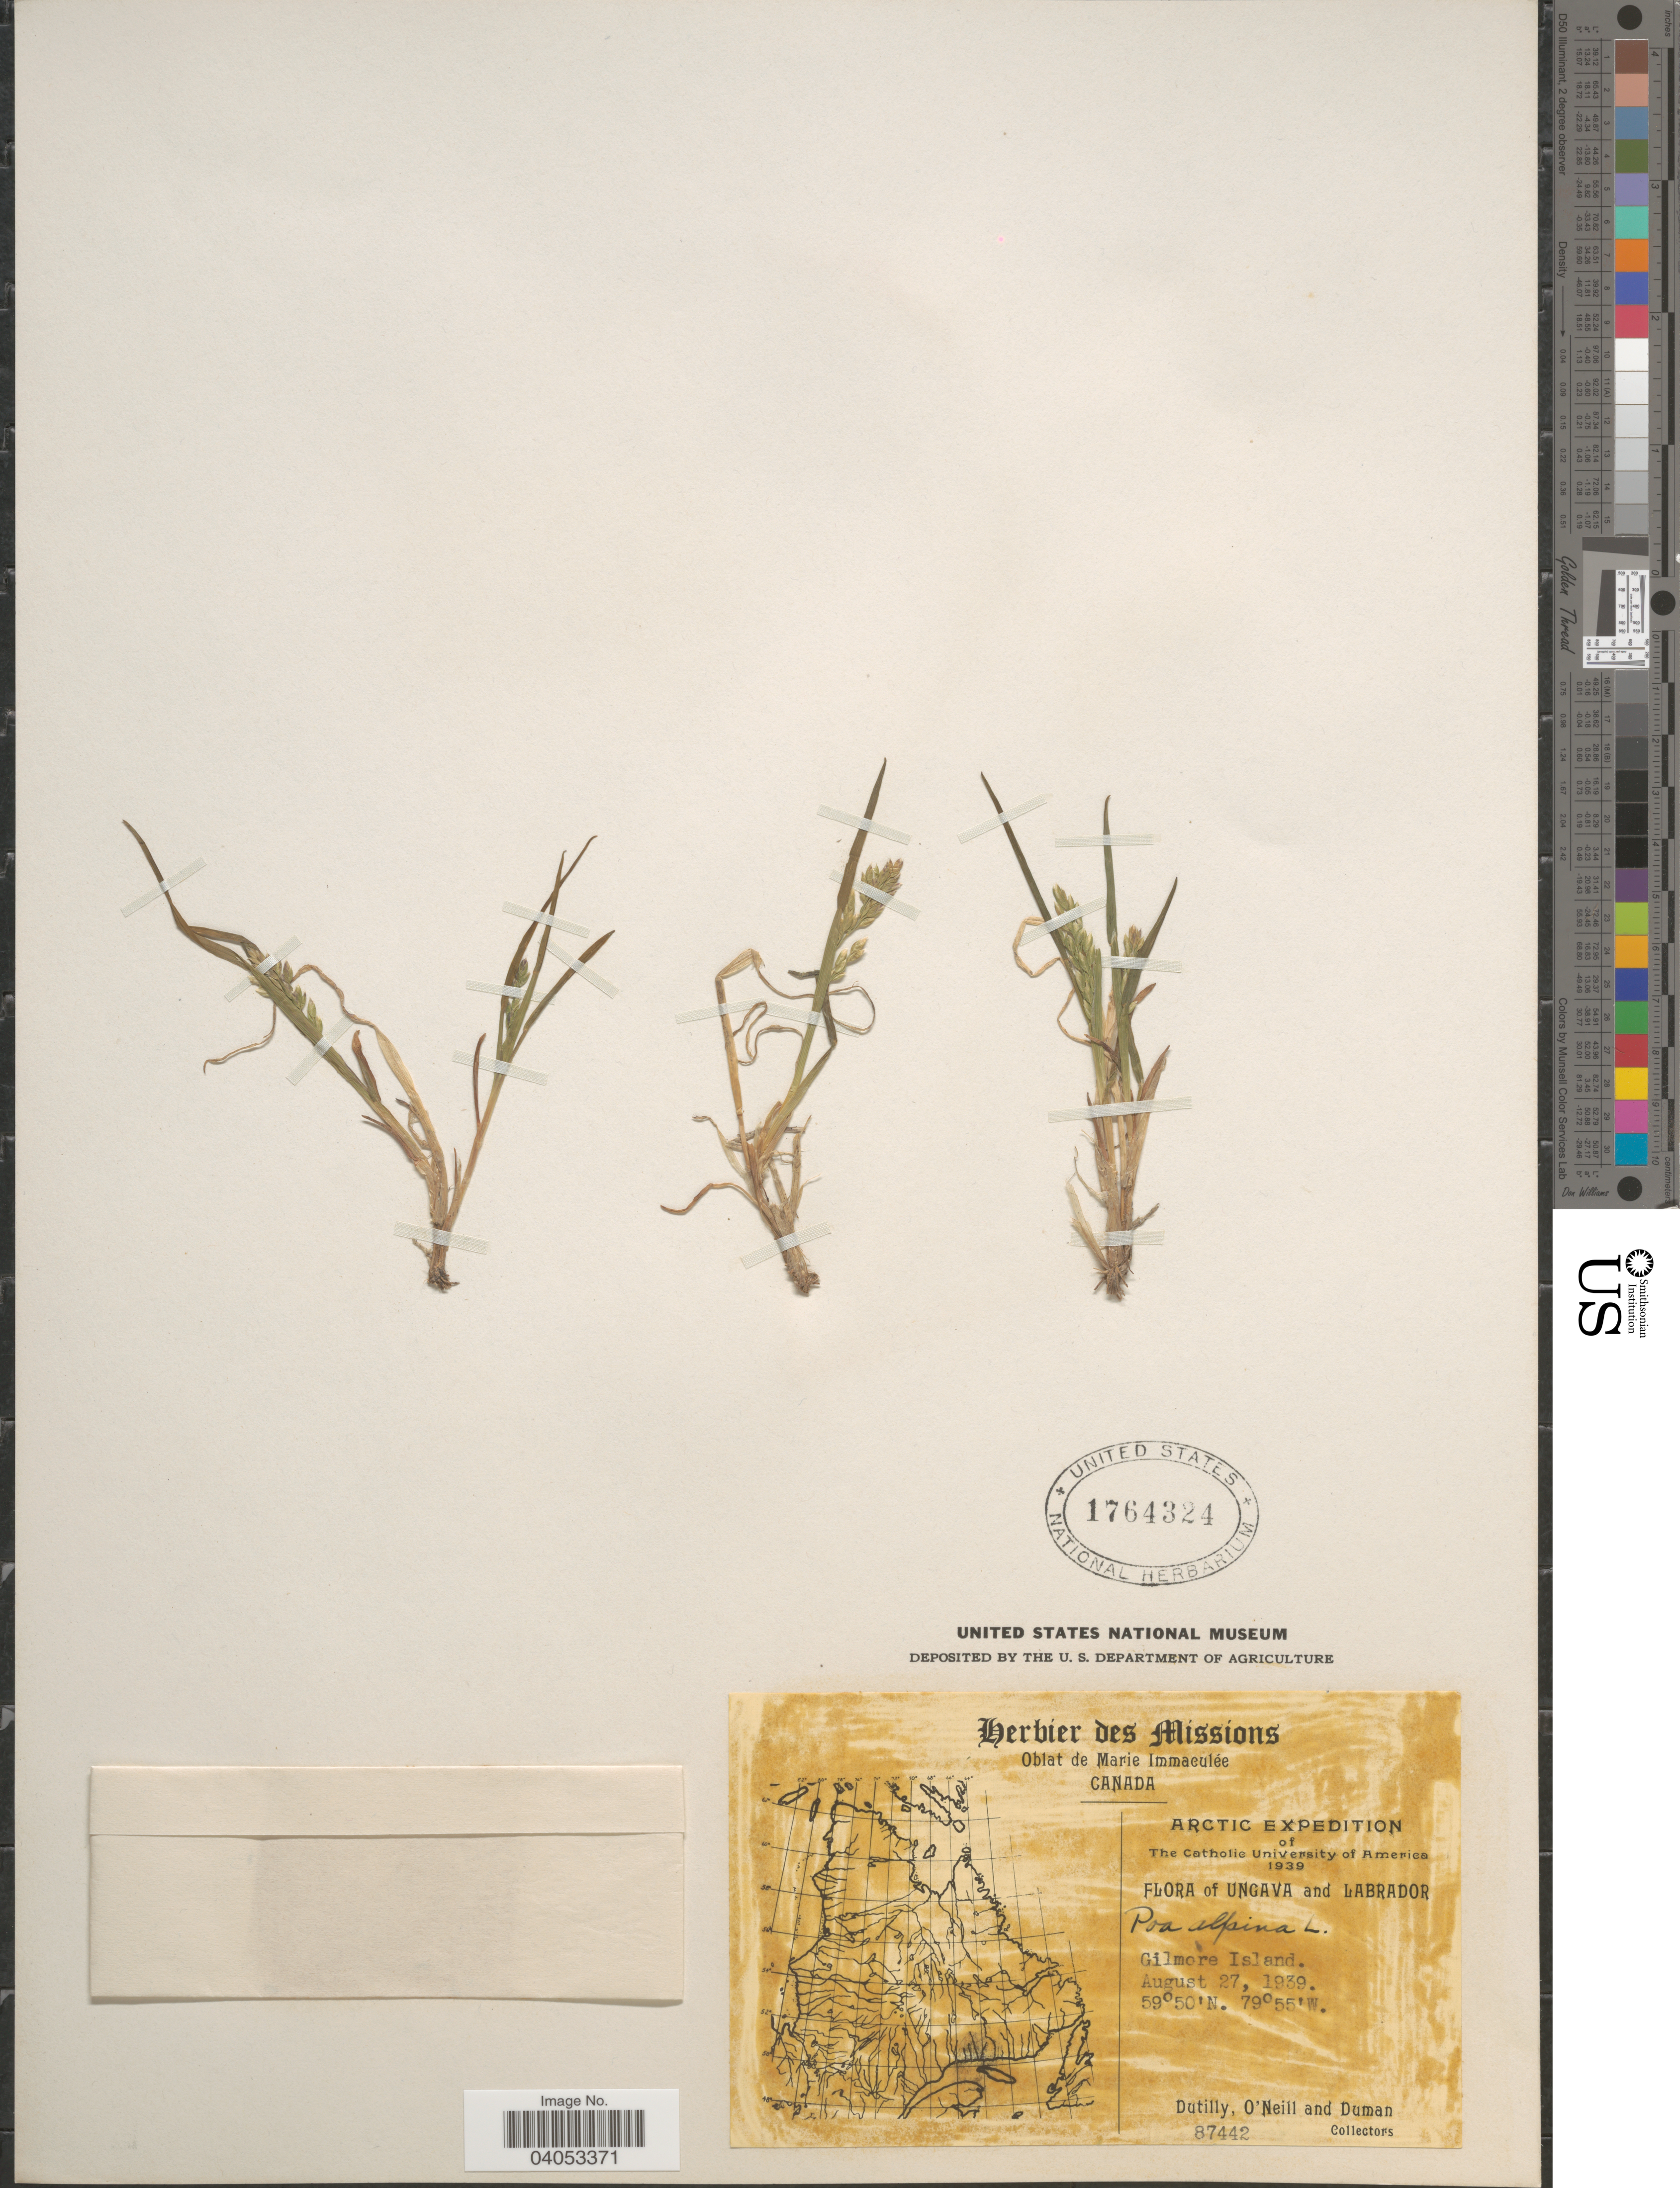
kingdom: Plantae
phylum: Tracheophyta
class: Liliopsida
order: Poales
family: Poaceae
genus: Poa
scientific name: Poa alpina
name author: L.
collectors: -. Dutilly, O' Neill & -. Duman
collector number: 87442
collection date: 1939-08-27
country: Canada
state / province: Newfoundland and Labrador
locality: Ungava and Labrador. Gilmore Island.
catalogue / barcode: US 1764324